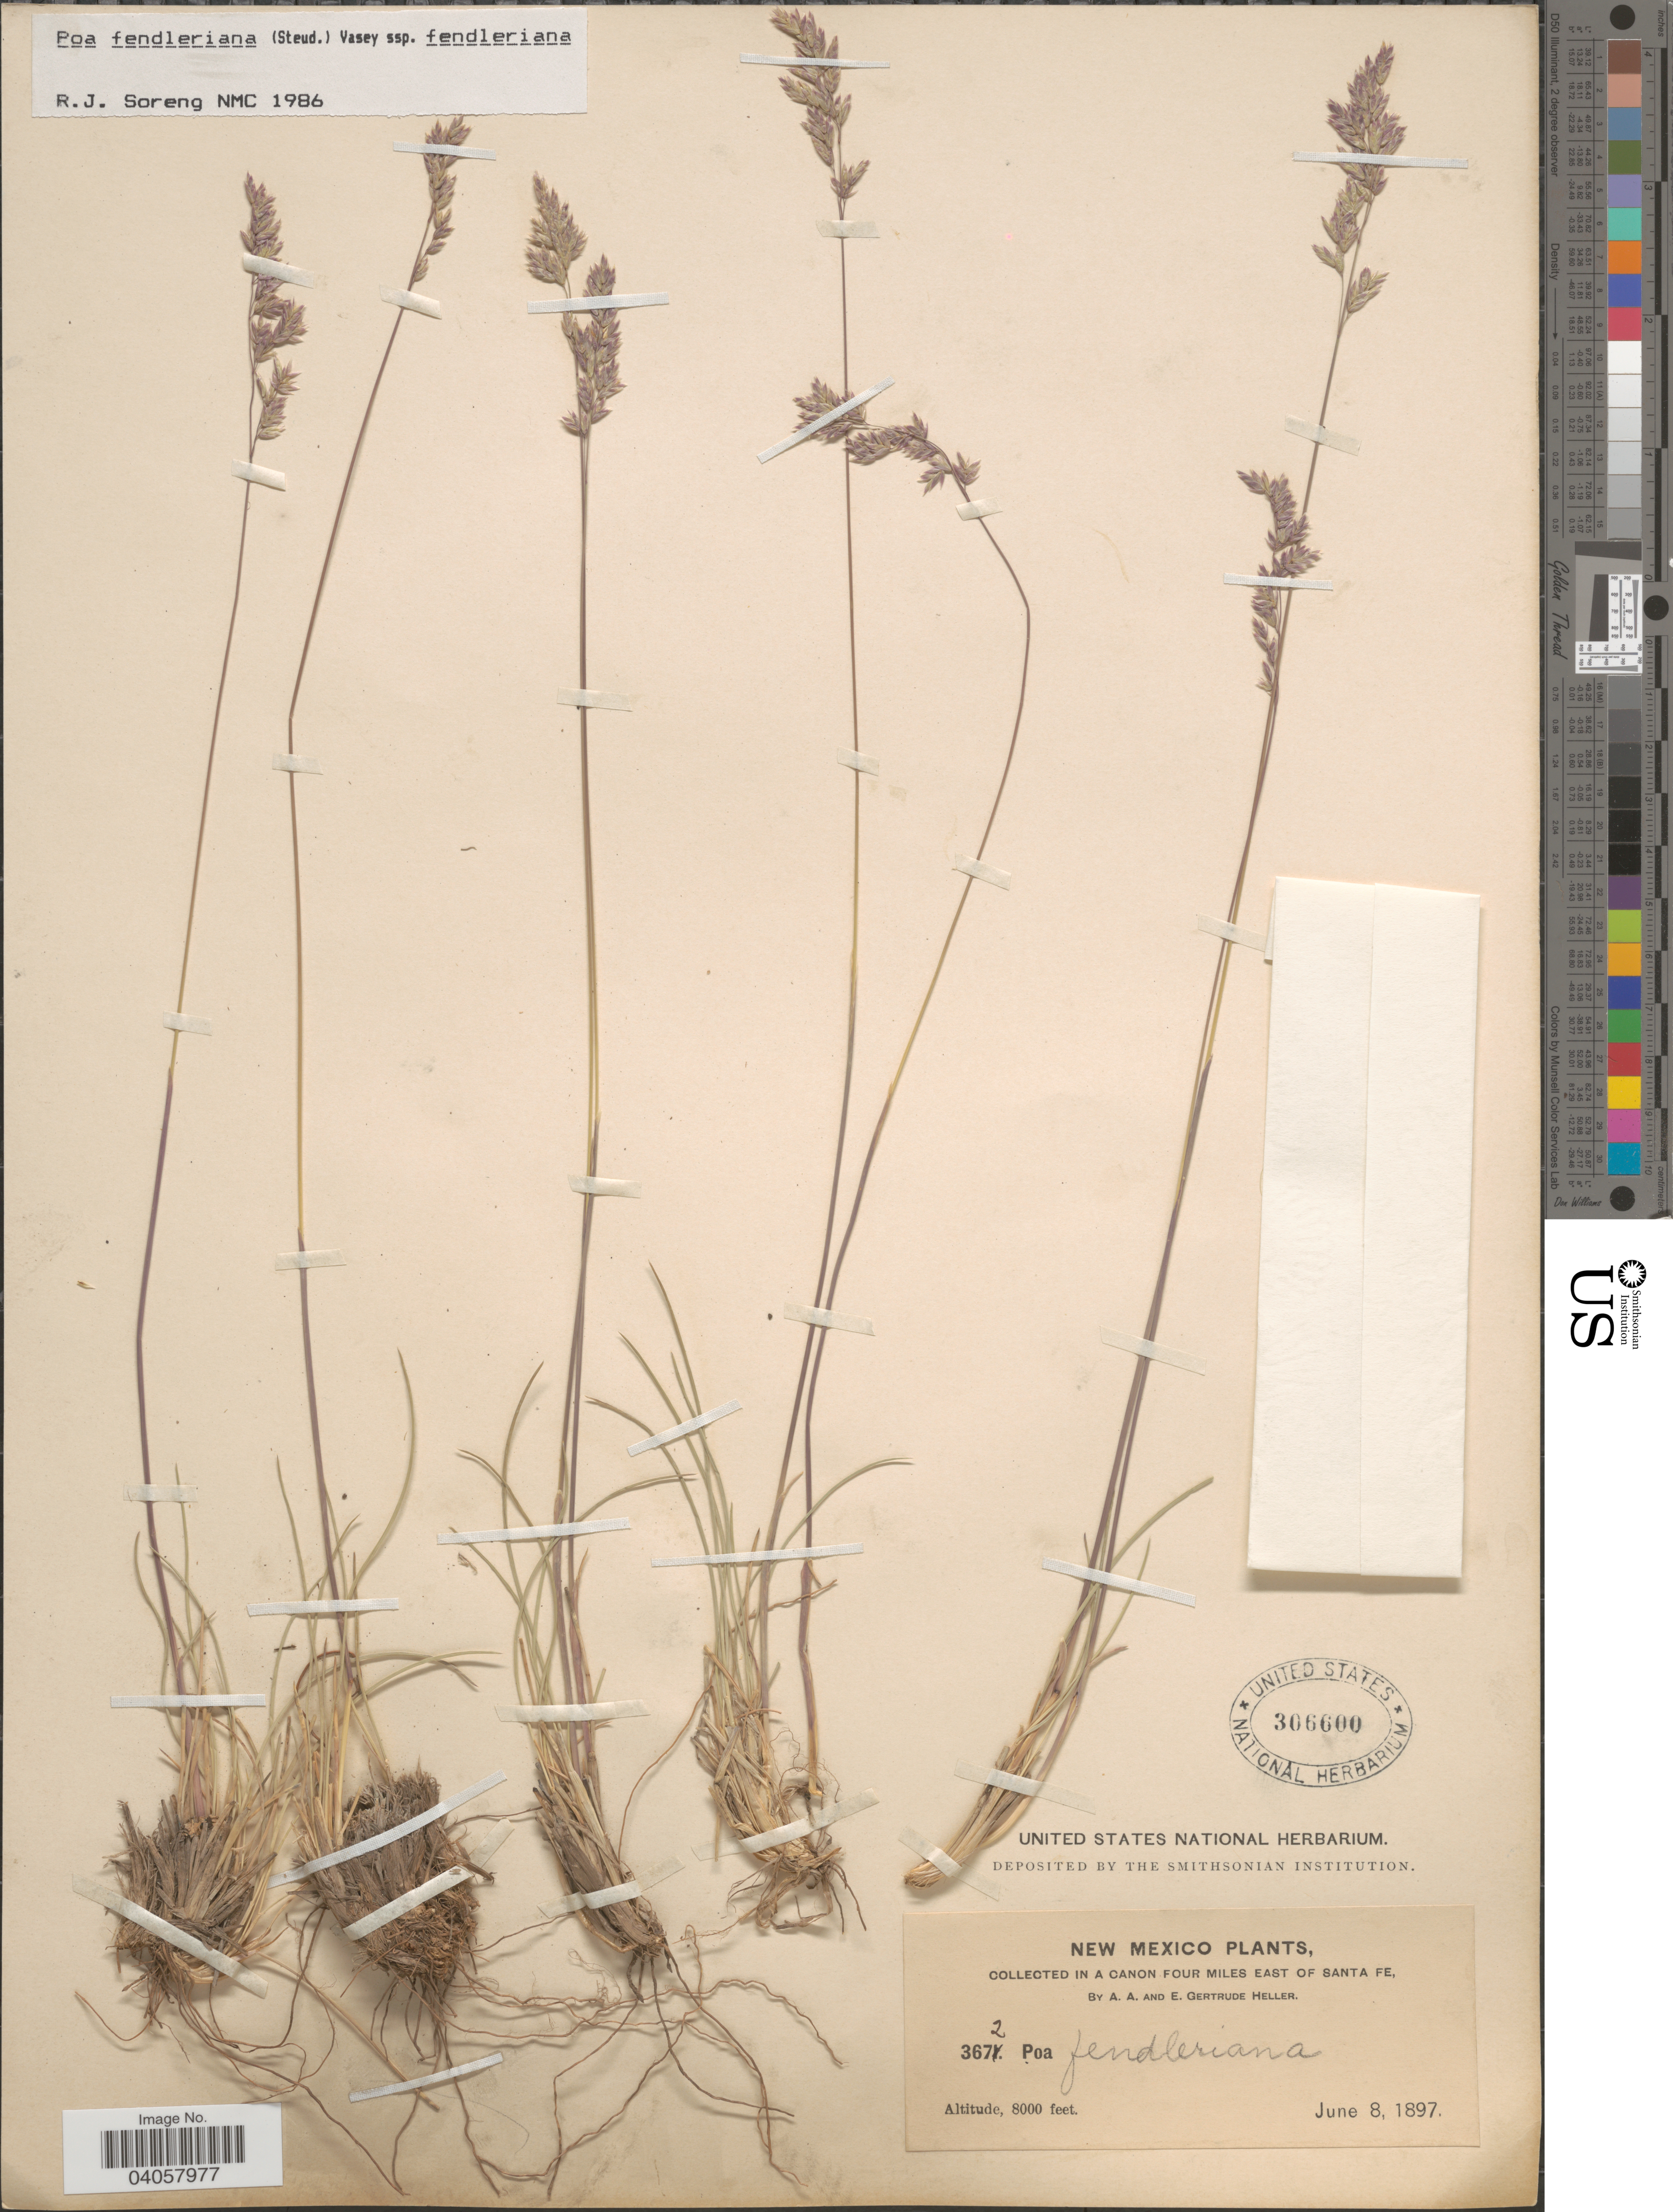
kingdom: Plantae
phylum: Tracheophyta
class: Liliopsida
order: Poales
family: Poaceae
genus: Poa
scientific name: Poa fendleriana subsp. longiligula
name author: (Scribn. & T.A. Williams) Soreng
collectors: A. A. Heller & E. G. Heller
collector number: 3672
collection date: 1897-06-08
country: United States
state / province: New Mexico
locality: In a canon four miles east of Santa Fe.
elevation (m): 2438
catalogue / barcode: US 306600